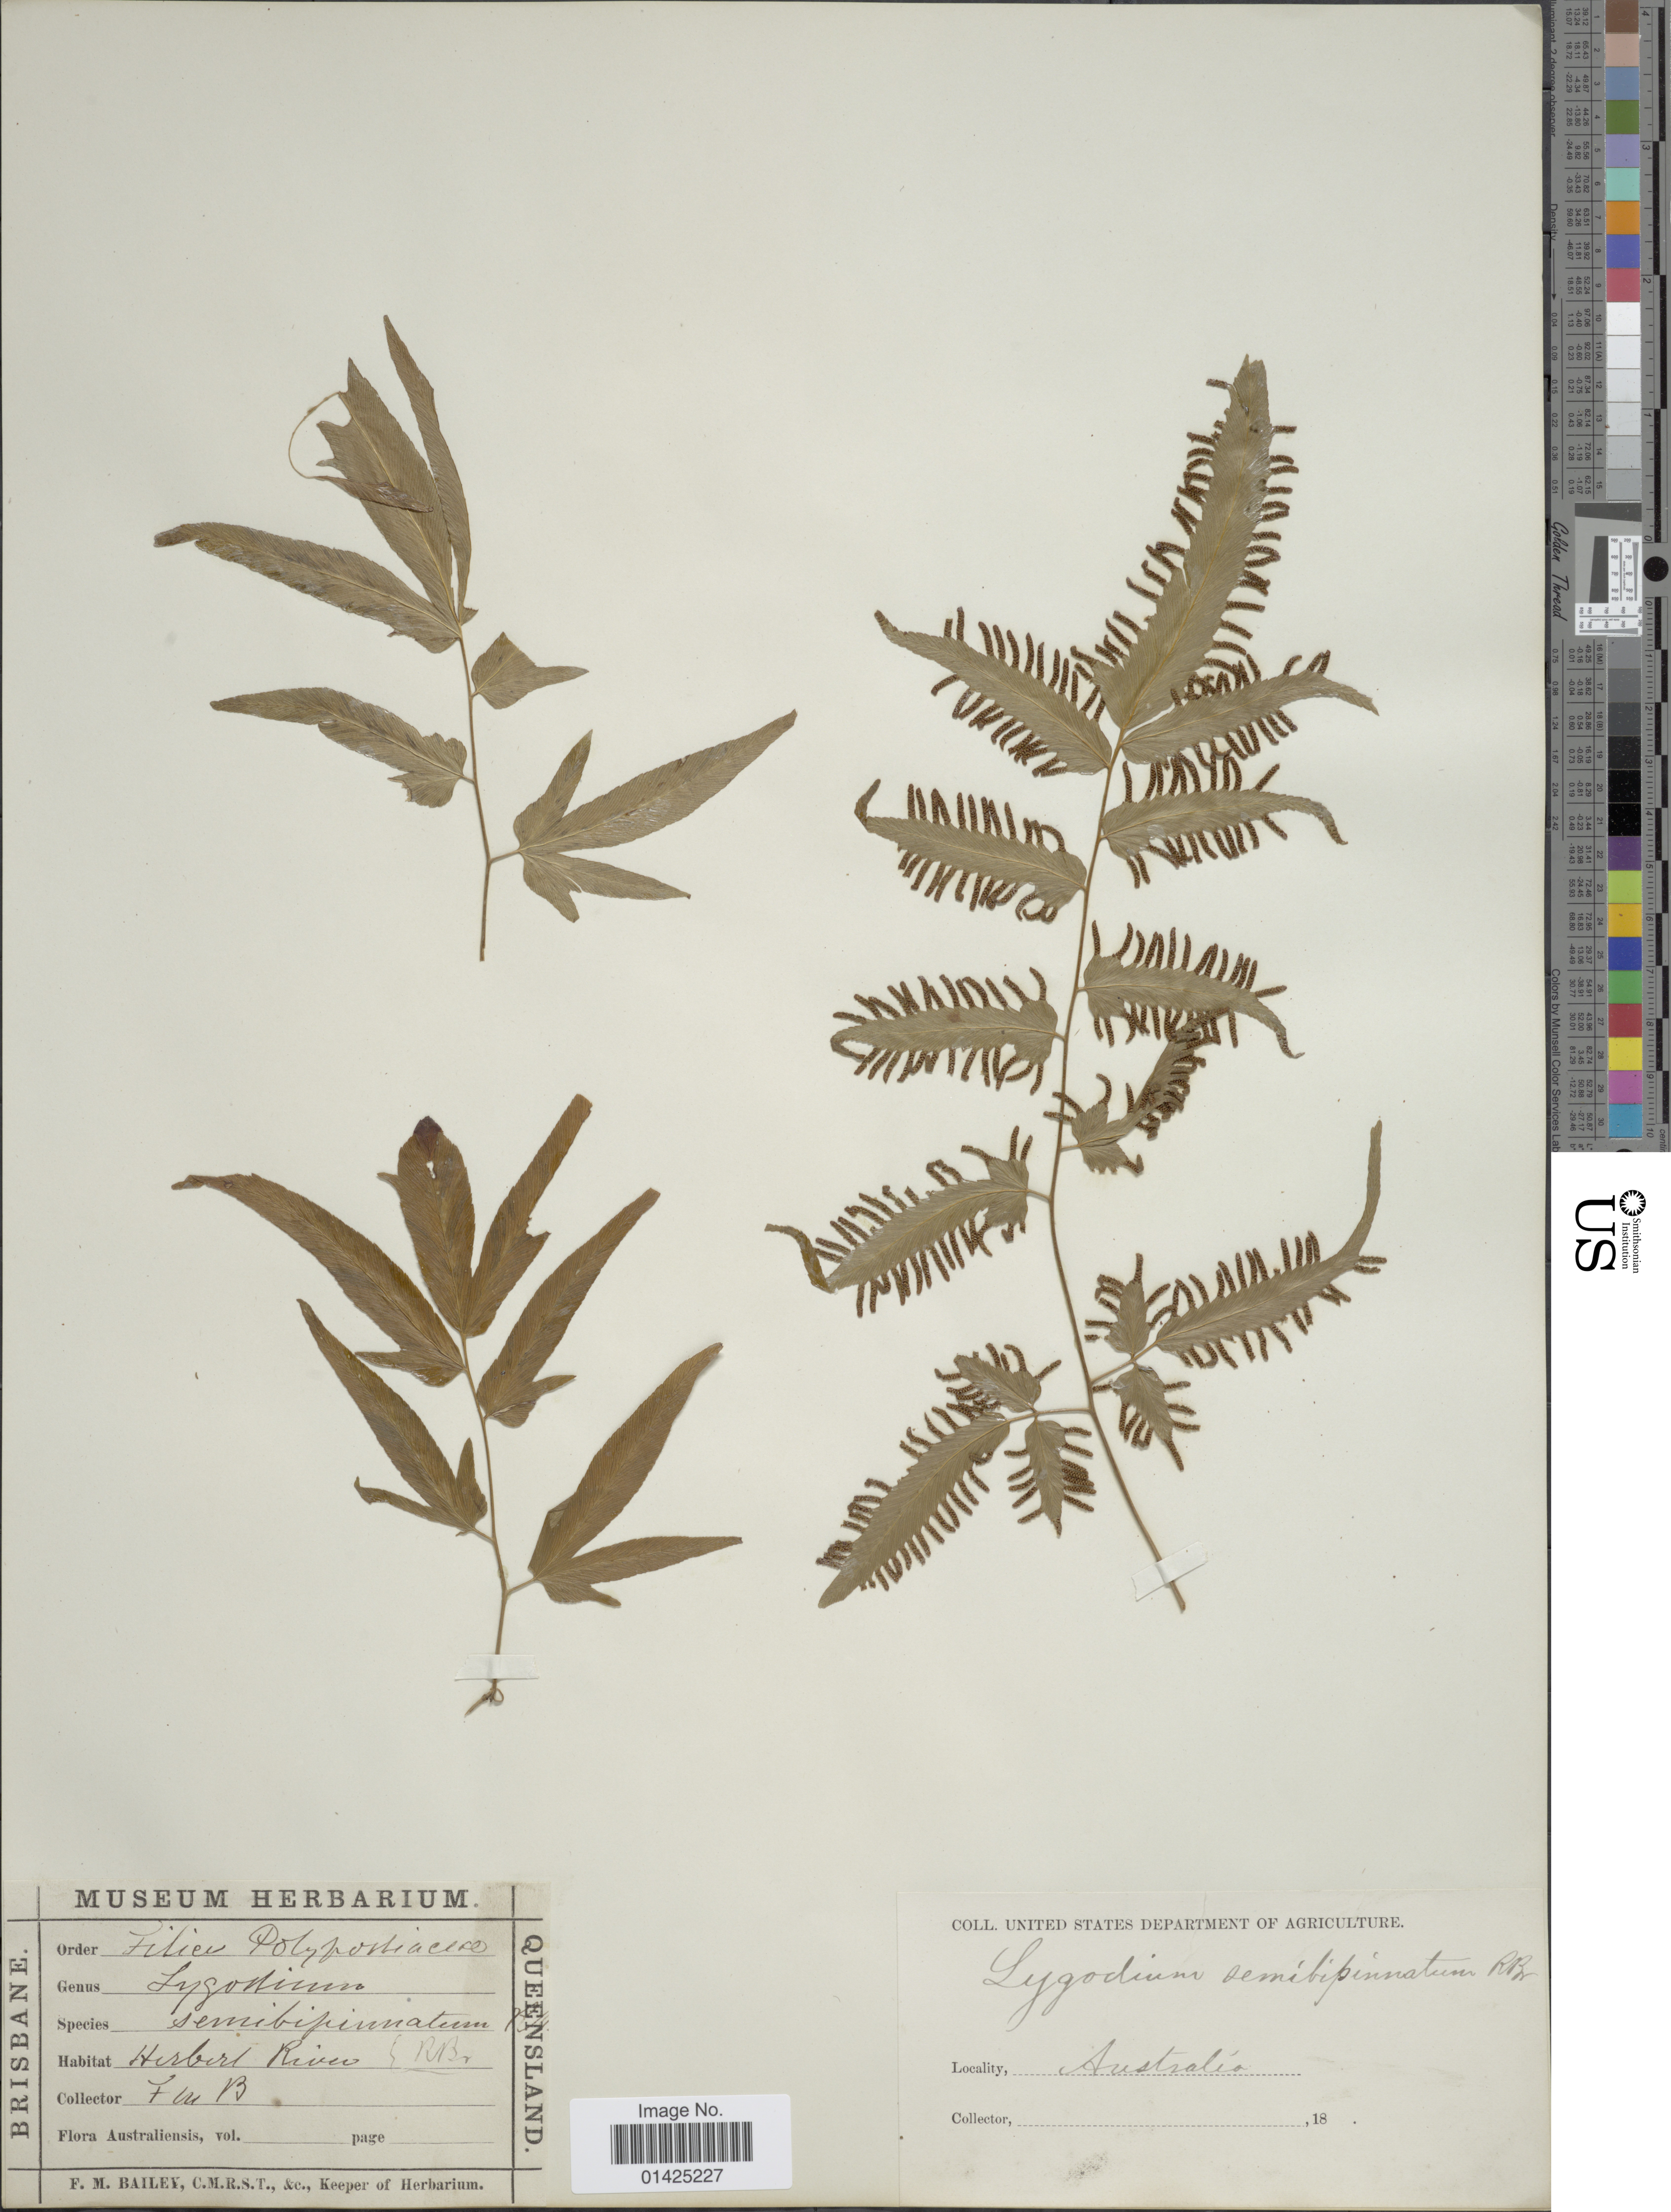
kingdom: Plantae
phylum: Tracheophyta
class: Polypodiopsida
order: Schizaeales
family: Lygodiaceae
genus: Lygodium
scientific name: Lygodium microphyllum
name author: (Cav.) R. Br.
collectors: F. M. Bailey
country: Australia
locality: Herbert River.